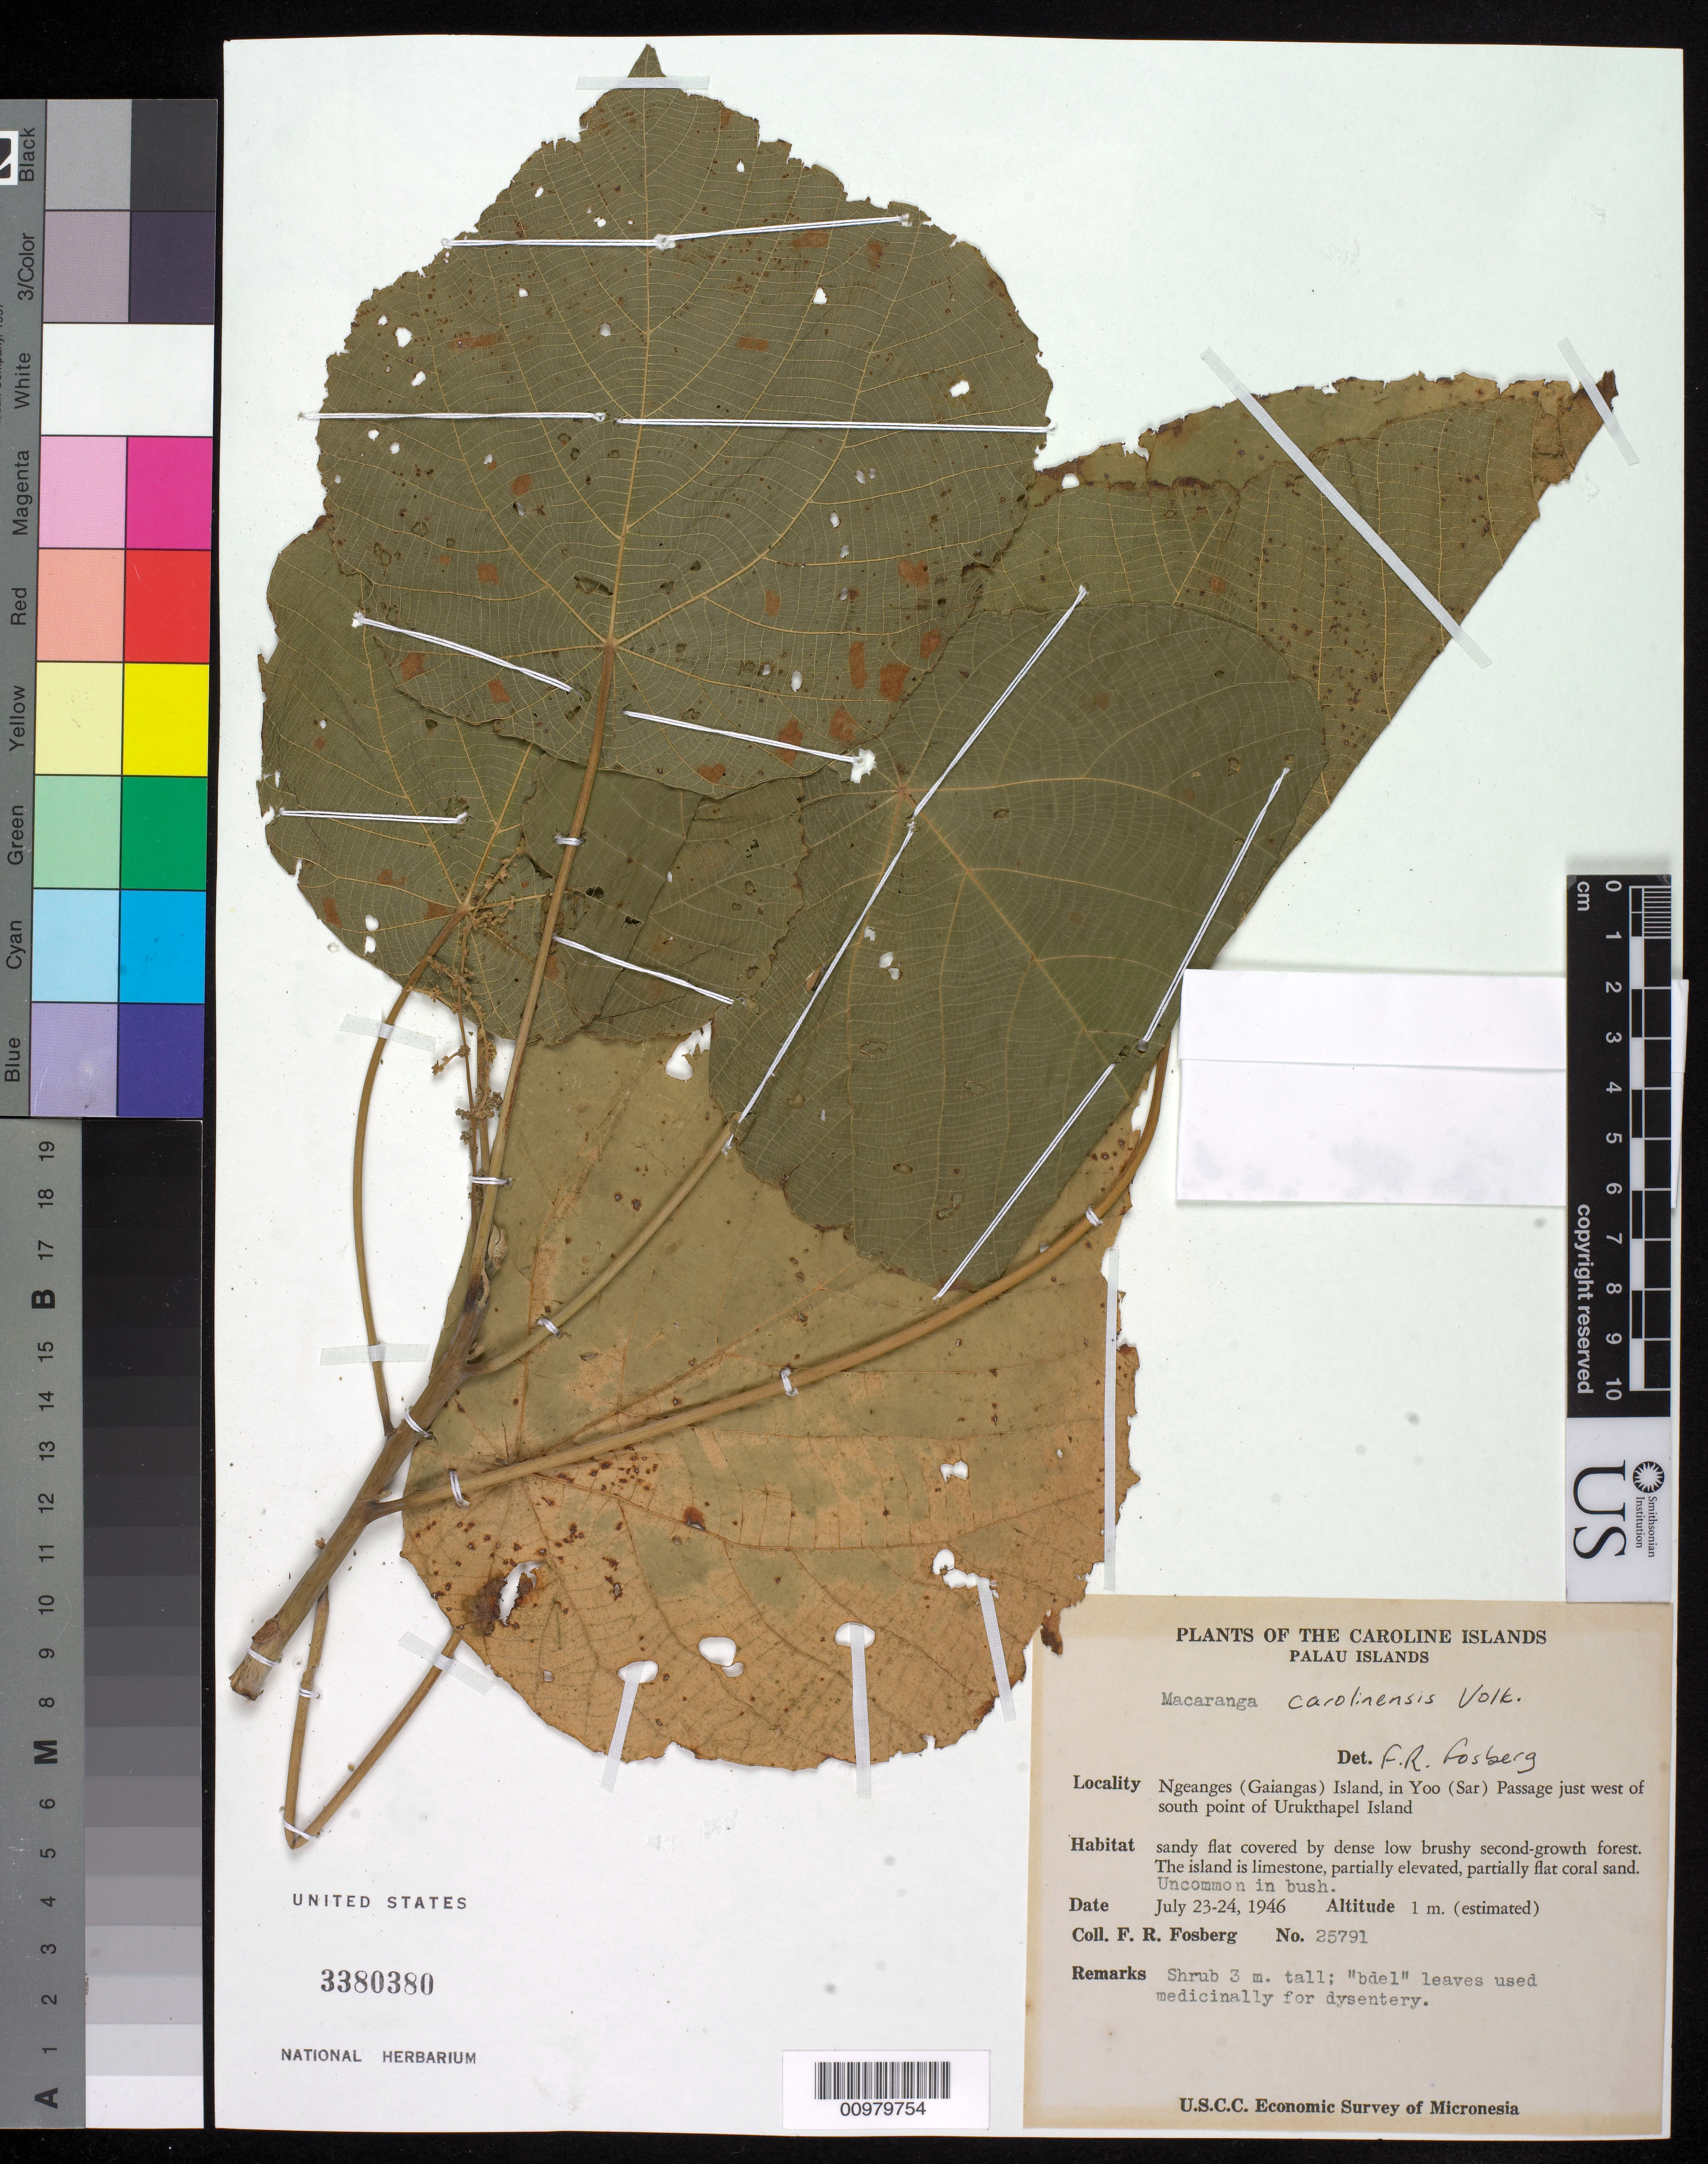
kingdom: Plantae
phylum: Tracheophyta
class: Magnoliopsida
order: Malpighiales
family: Euphorbiaceae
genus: Macaranga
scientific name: Macaranga carolinensis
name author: Volkens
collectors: F. R. Fosberg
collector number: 25791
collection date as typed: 23 Jul 1946 to 24 Jul 1946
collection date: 1946-07-23/1946-07-24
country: Palau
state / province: Koror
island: Ngeanges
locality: In Yoo. Passage just W of south point of Urukthapel Island.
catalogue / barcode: US 3380380